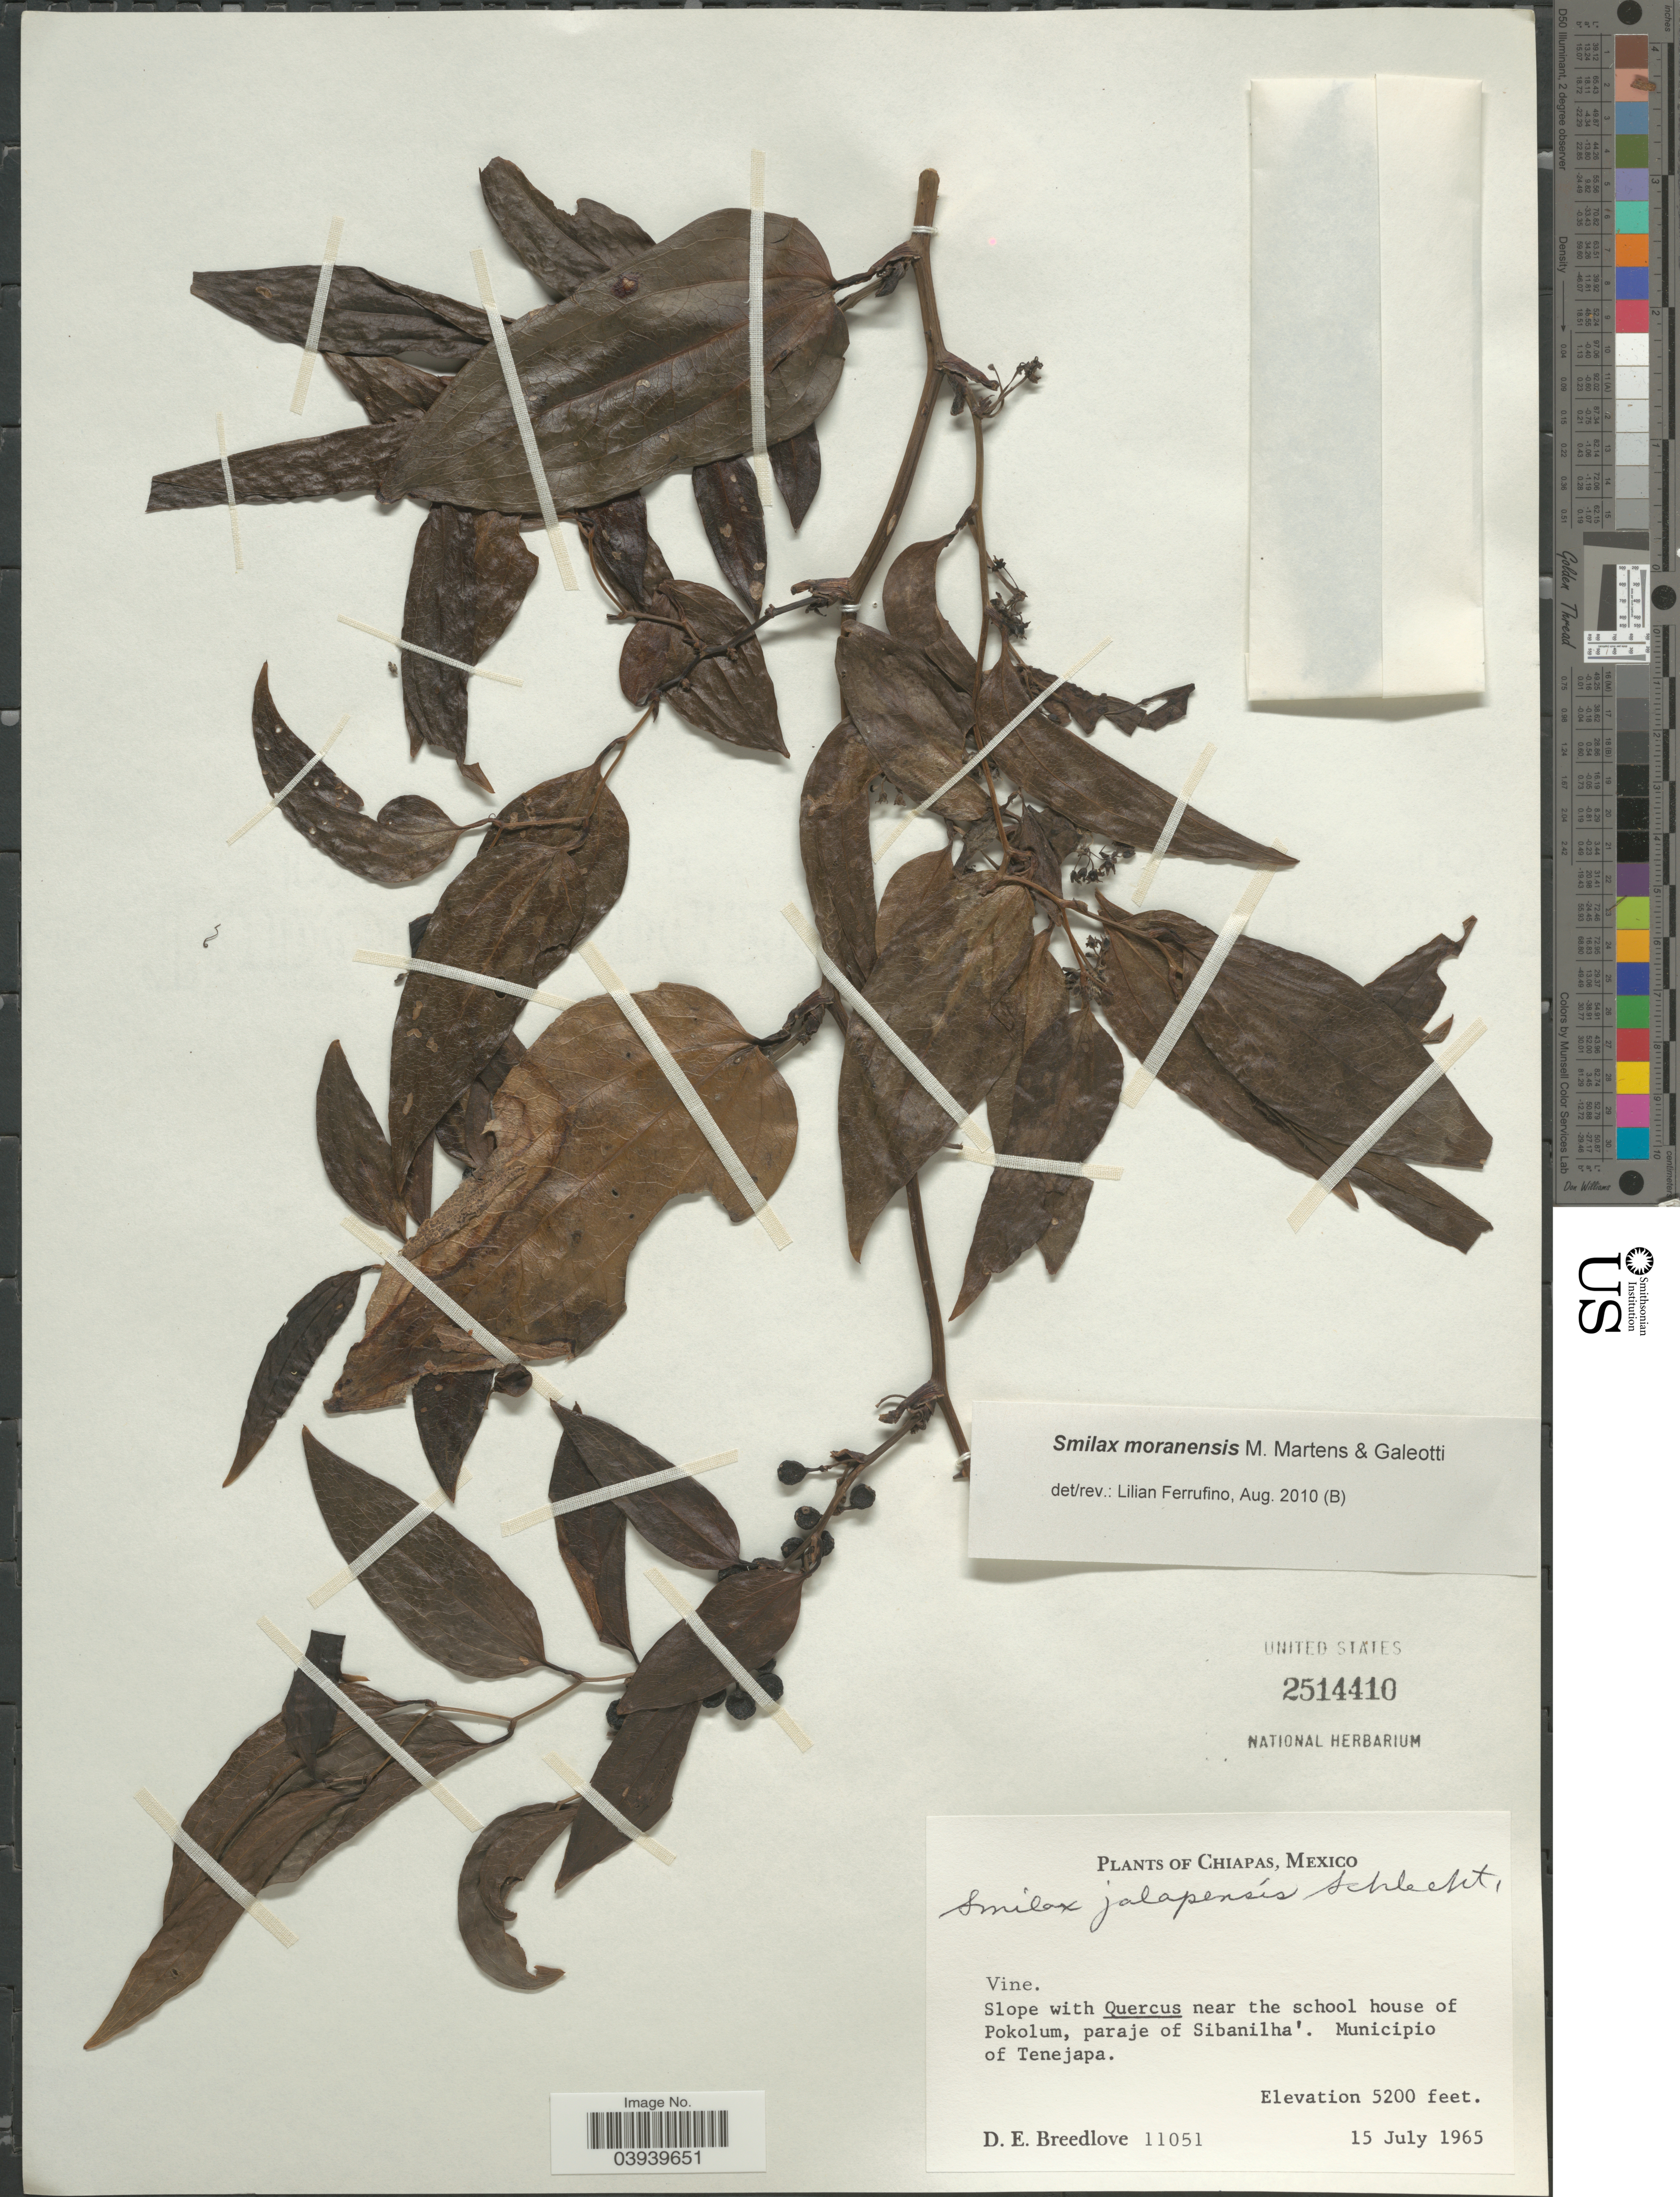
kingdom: Plantae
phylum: Tracheophyta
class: Liliopsida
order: Liliales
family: Smilacaceae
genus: Smilax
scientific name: Smilax moranensis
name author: M. Martens & Galeotti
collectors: D. E. Breedlove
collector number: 11051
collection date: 1965-07-15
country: Mexico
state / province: Chiapas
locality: Near the school house of Pokolum, paraje of Sibanilha'. Municipio of Tenejapa.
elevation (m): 1585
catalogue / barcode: US 2514410